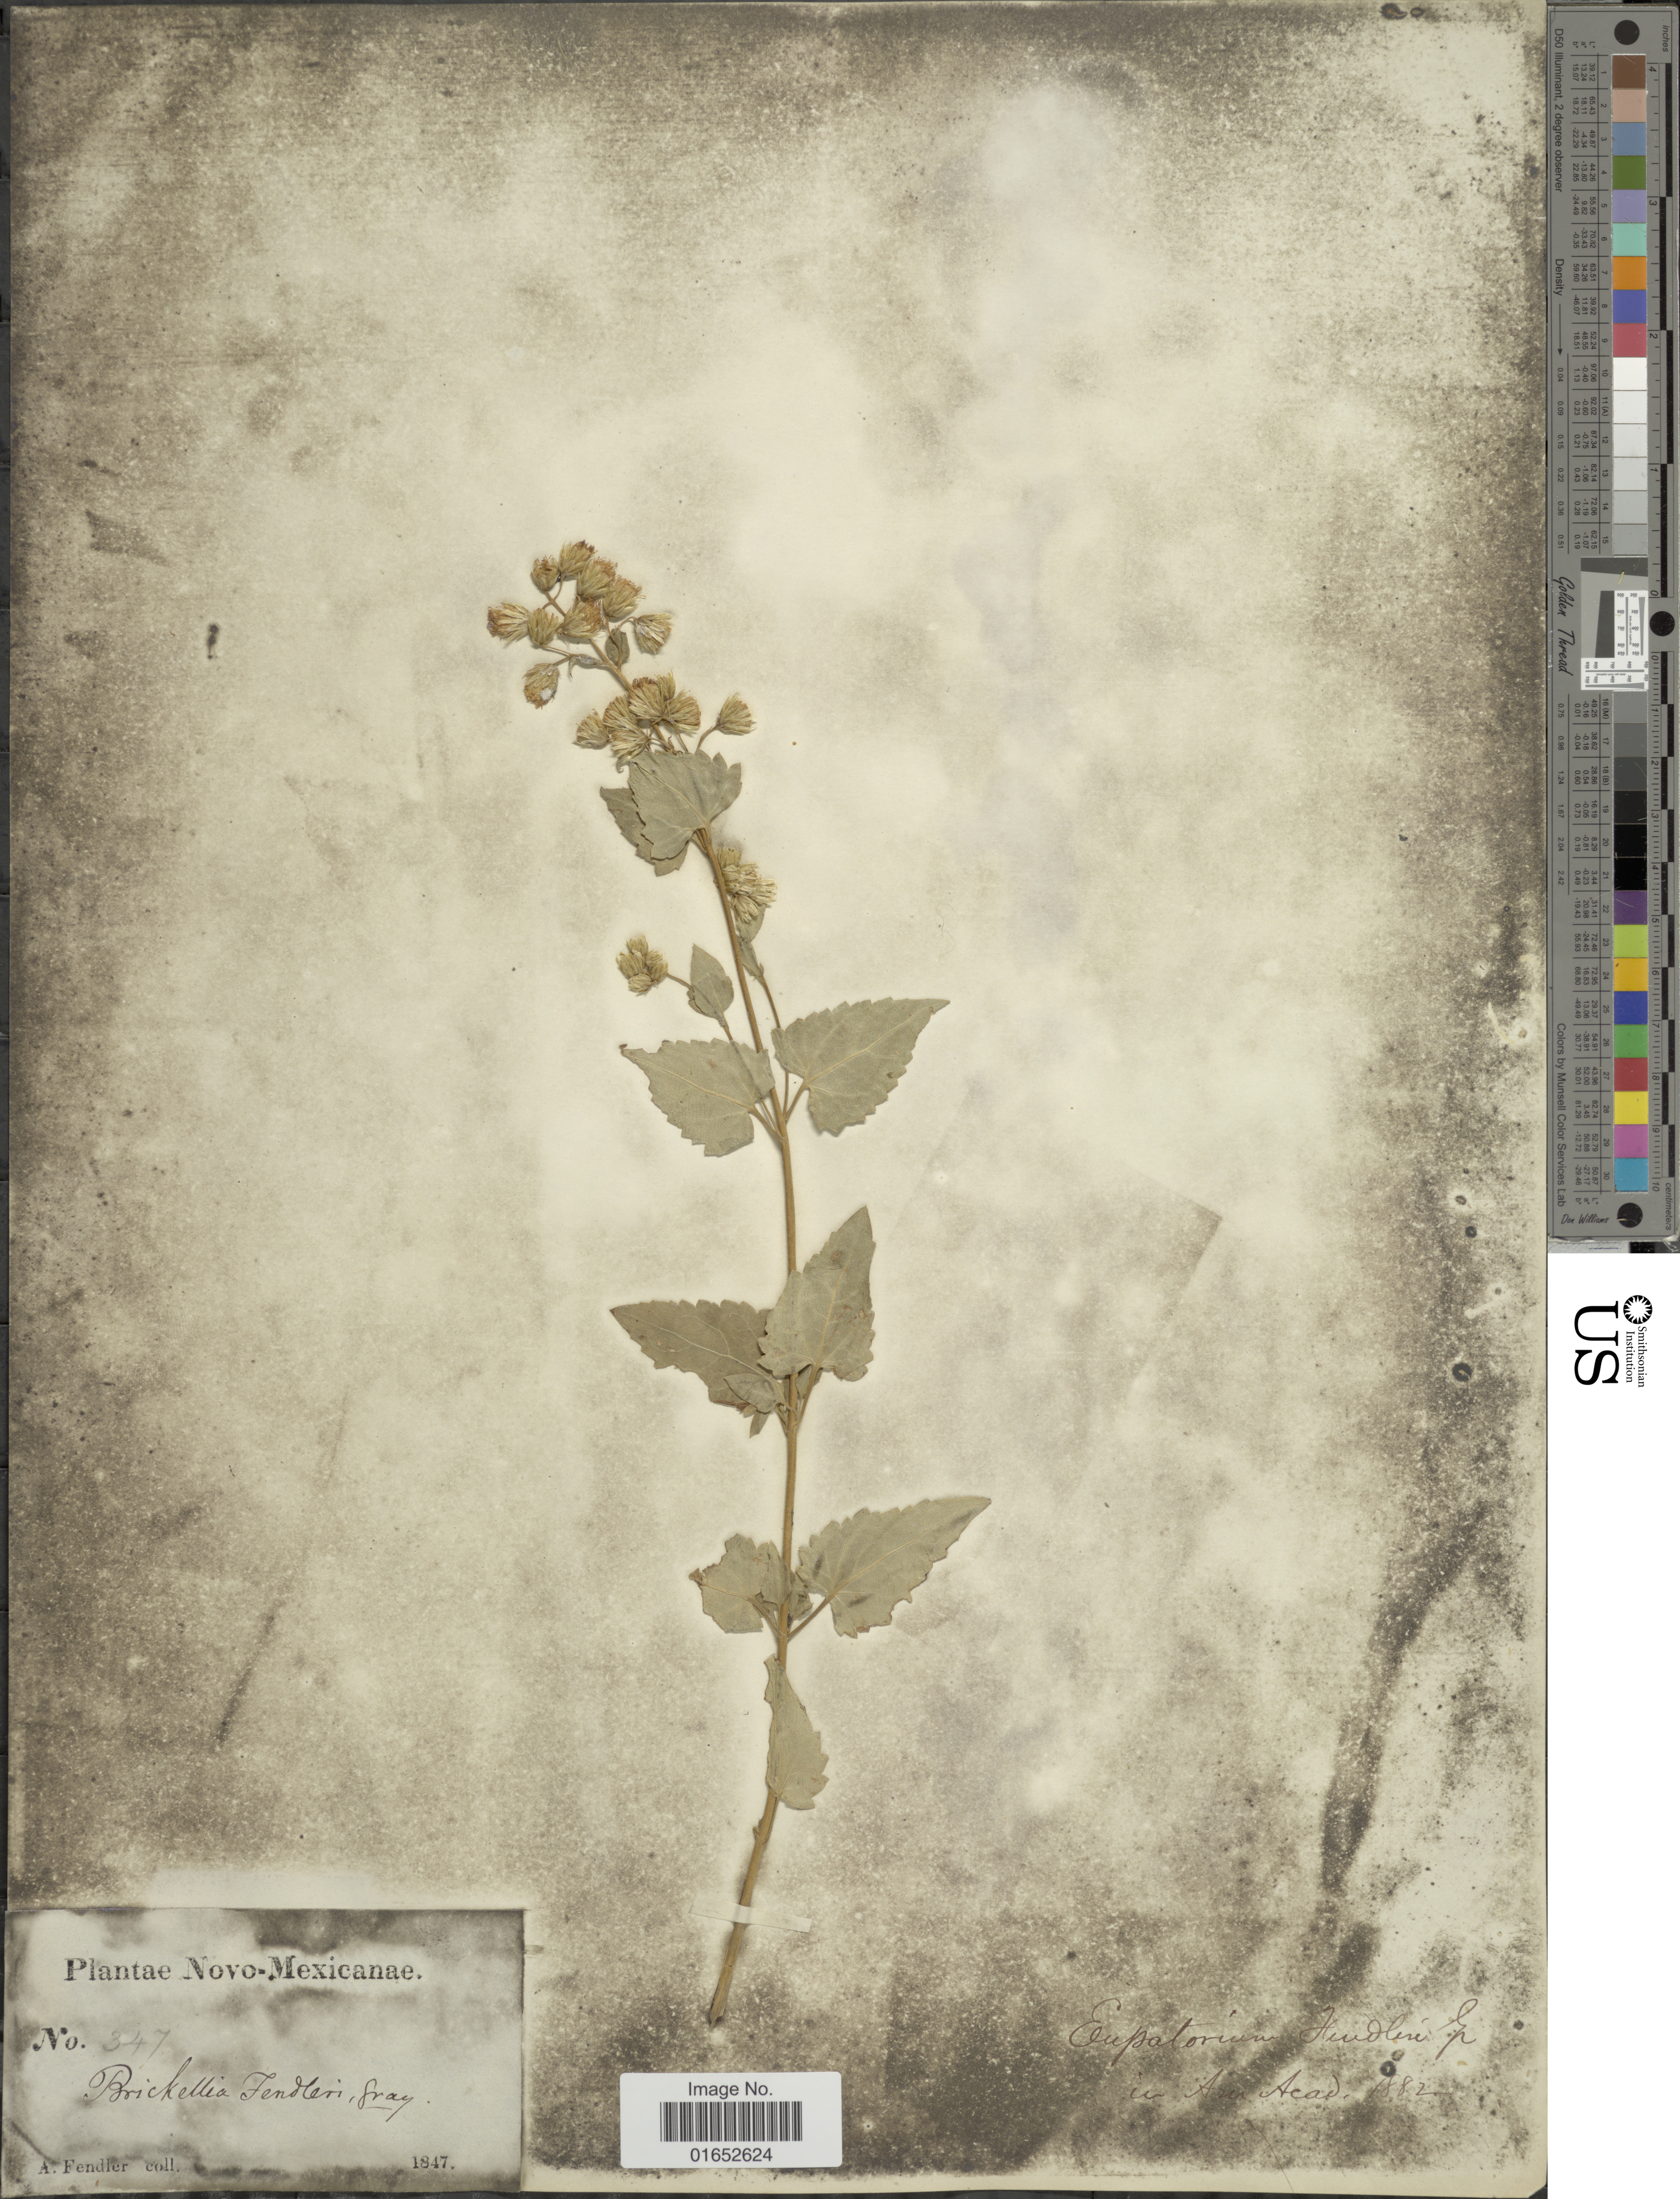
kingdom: Plantae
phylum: Tracheophyta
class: Magnoliopsida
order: Asterales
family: Asteraceae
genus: Brickelliastrum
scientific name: Brickelliastrum fendleri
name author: (A. Gray) R.M. King & H. Rob.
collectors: A. Fendler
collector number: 347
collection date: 1847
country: United States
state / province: New Mexico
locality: Novo-Mexicanae